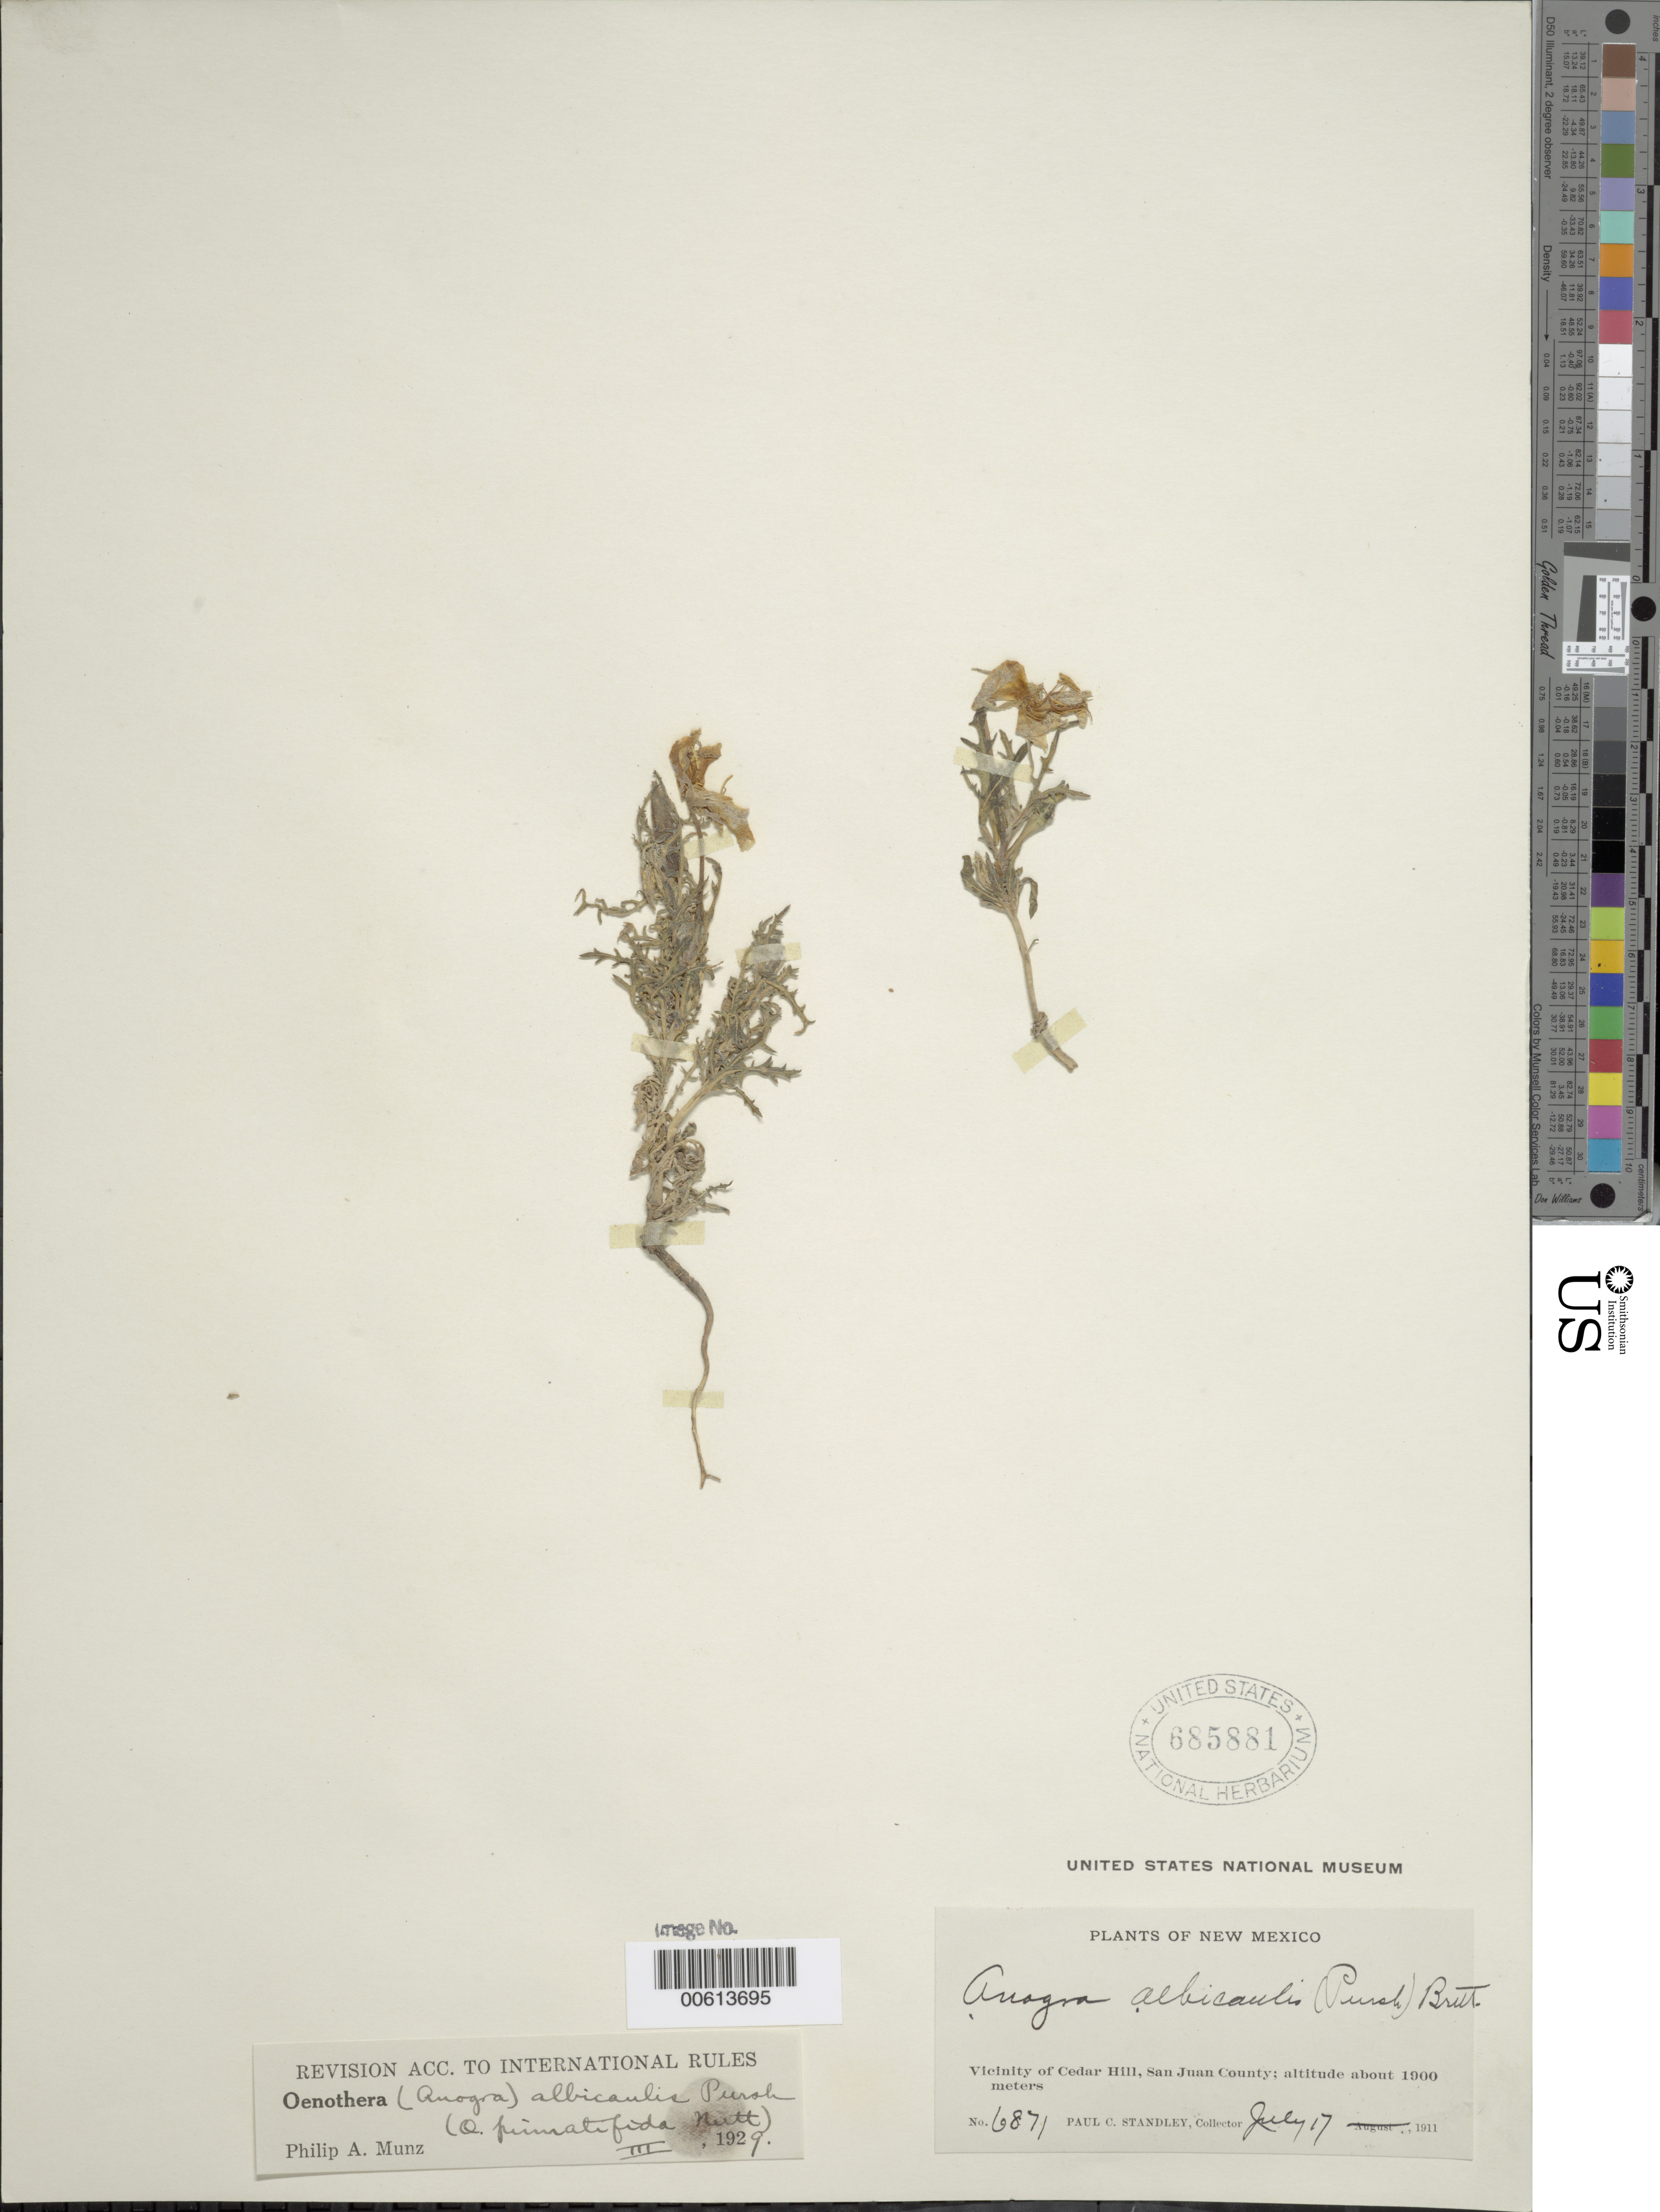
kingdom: Plantae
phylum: Tracheophyta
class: Magnoliopsida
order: Myrtales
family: Onagraceae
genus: Oenothera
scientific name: Oenothera albicaulis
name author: Pursh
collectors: P. C. Standley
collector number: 66871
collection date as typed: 17 Jul 1911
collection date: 1911-07-17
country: United States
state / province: New Mexico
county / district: San Juan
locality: Cedar Hill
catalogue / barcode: US 685881